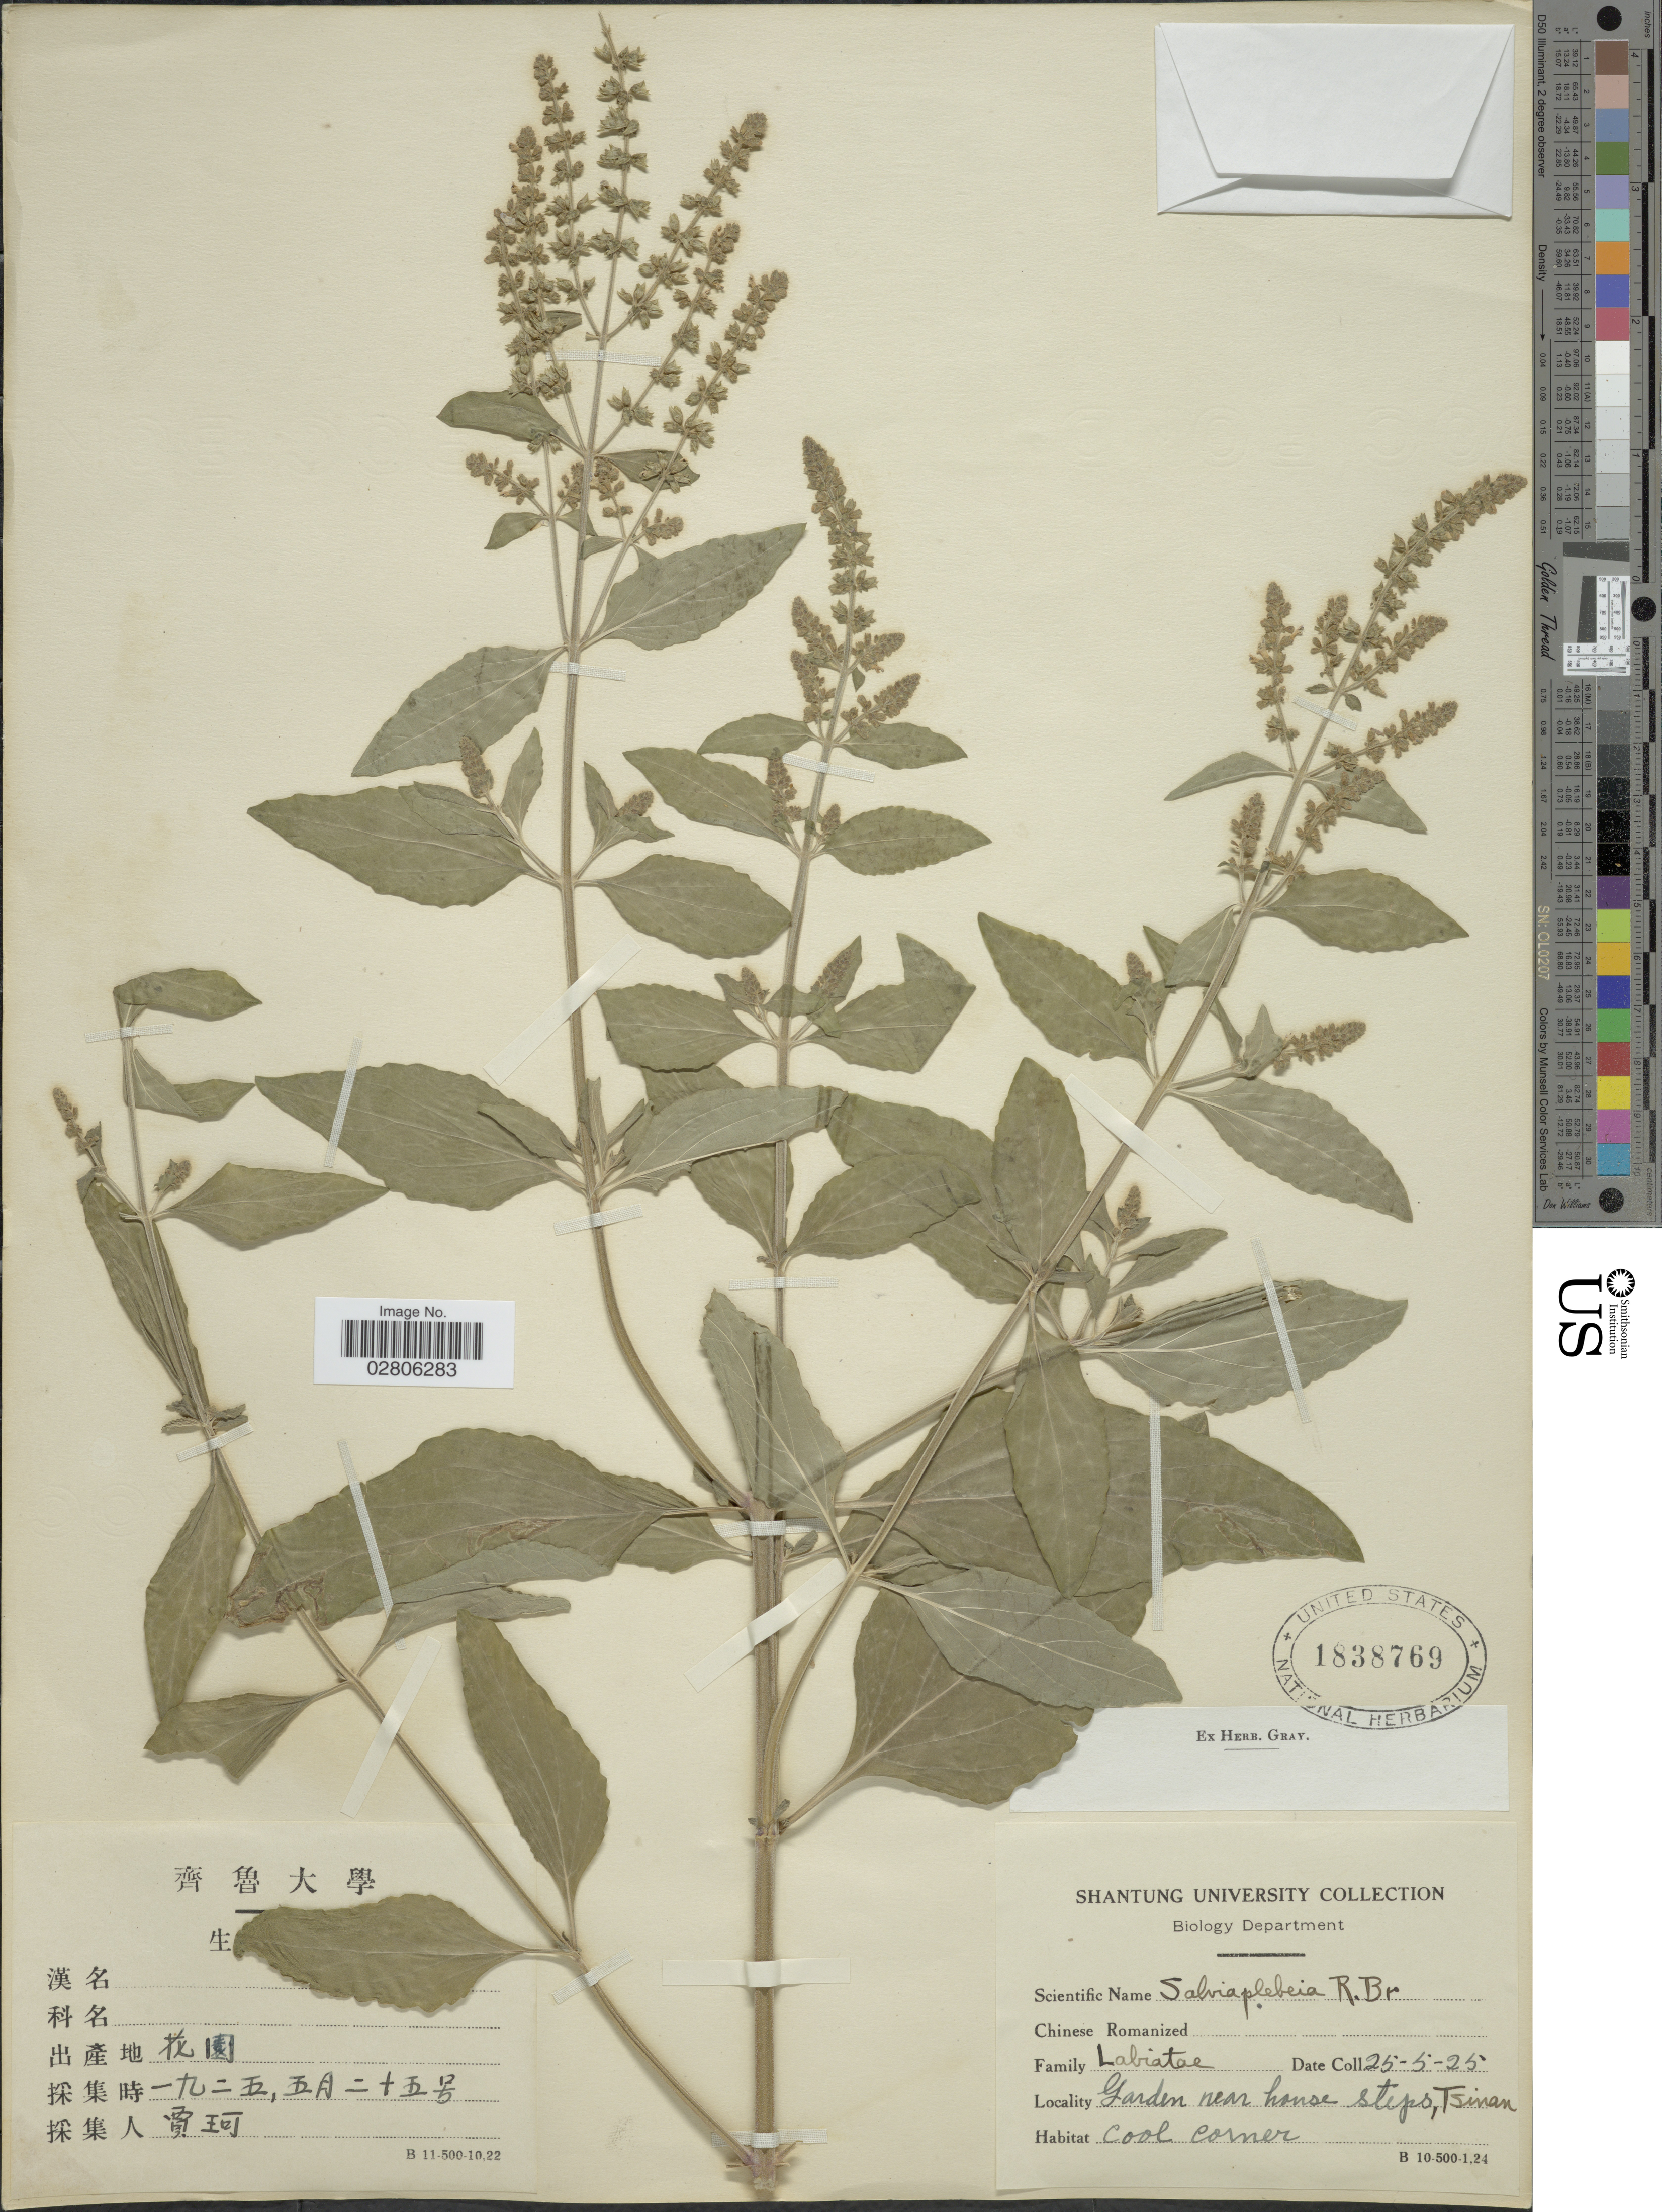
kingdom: Plantae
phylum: Tracheophyta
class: Magnoliopsida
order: Lamiales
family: Lamiaceae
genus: Salvia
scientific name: Salvia plebeia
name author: R. Br.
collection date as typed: Transcribed d/m/y: 25/5/25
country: China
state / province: Shandong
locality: Garden near house steps, Tsinan.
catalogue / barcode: US 1838769